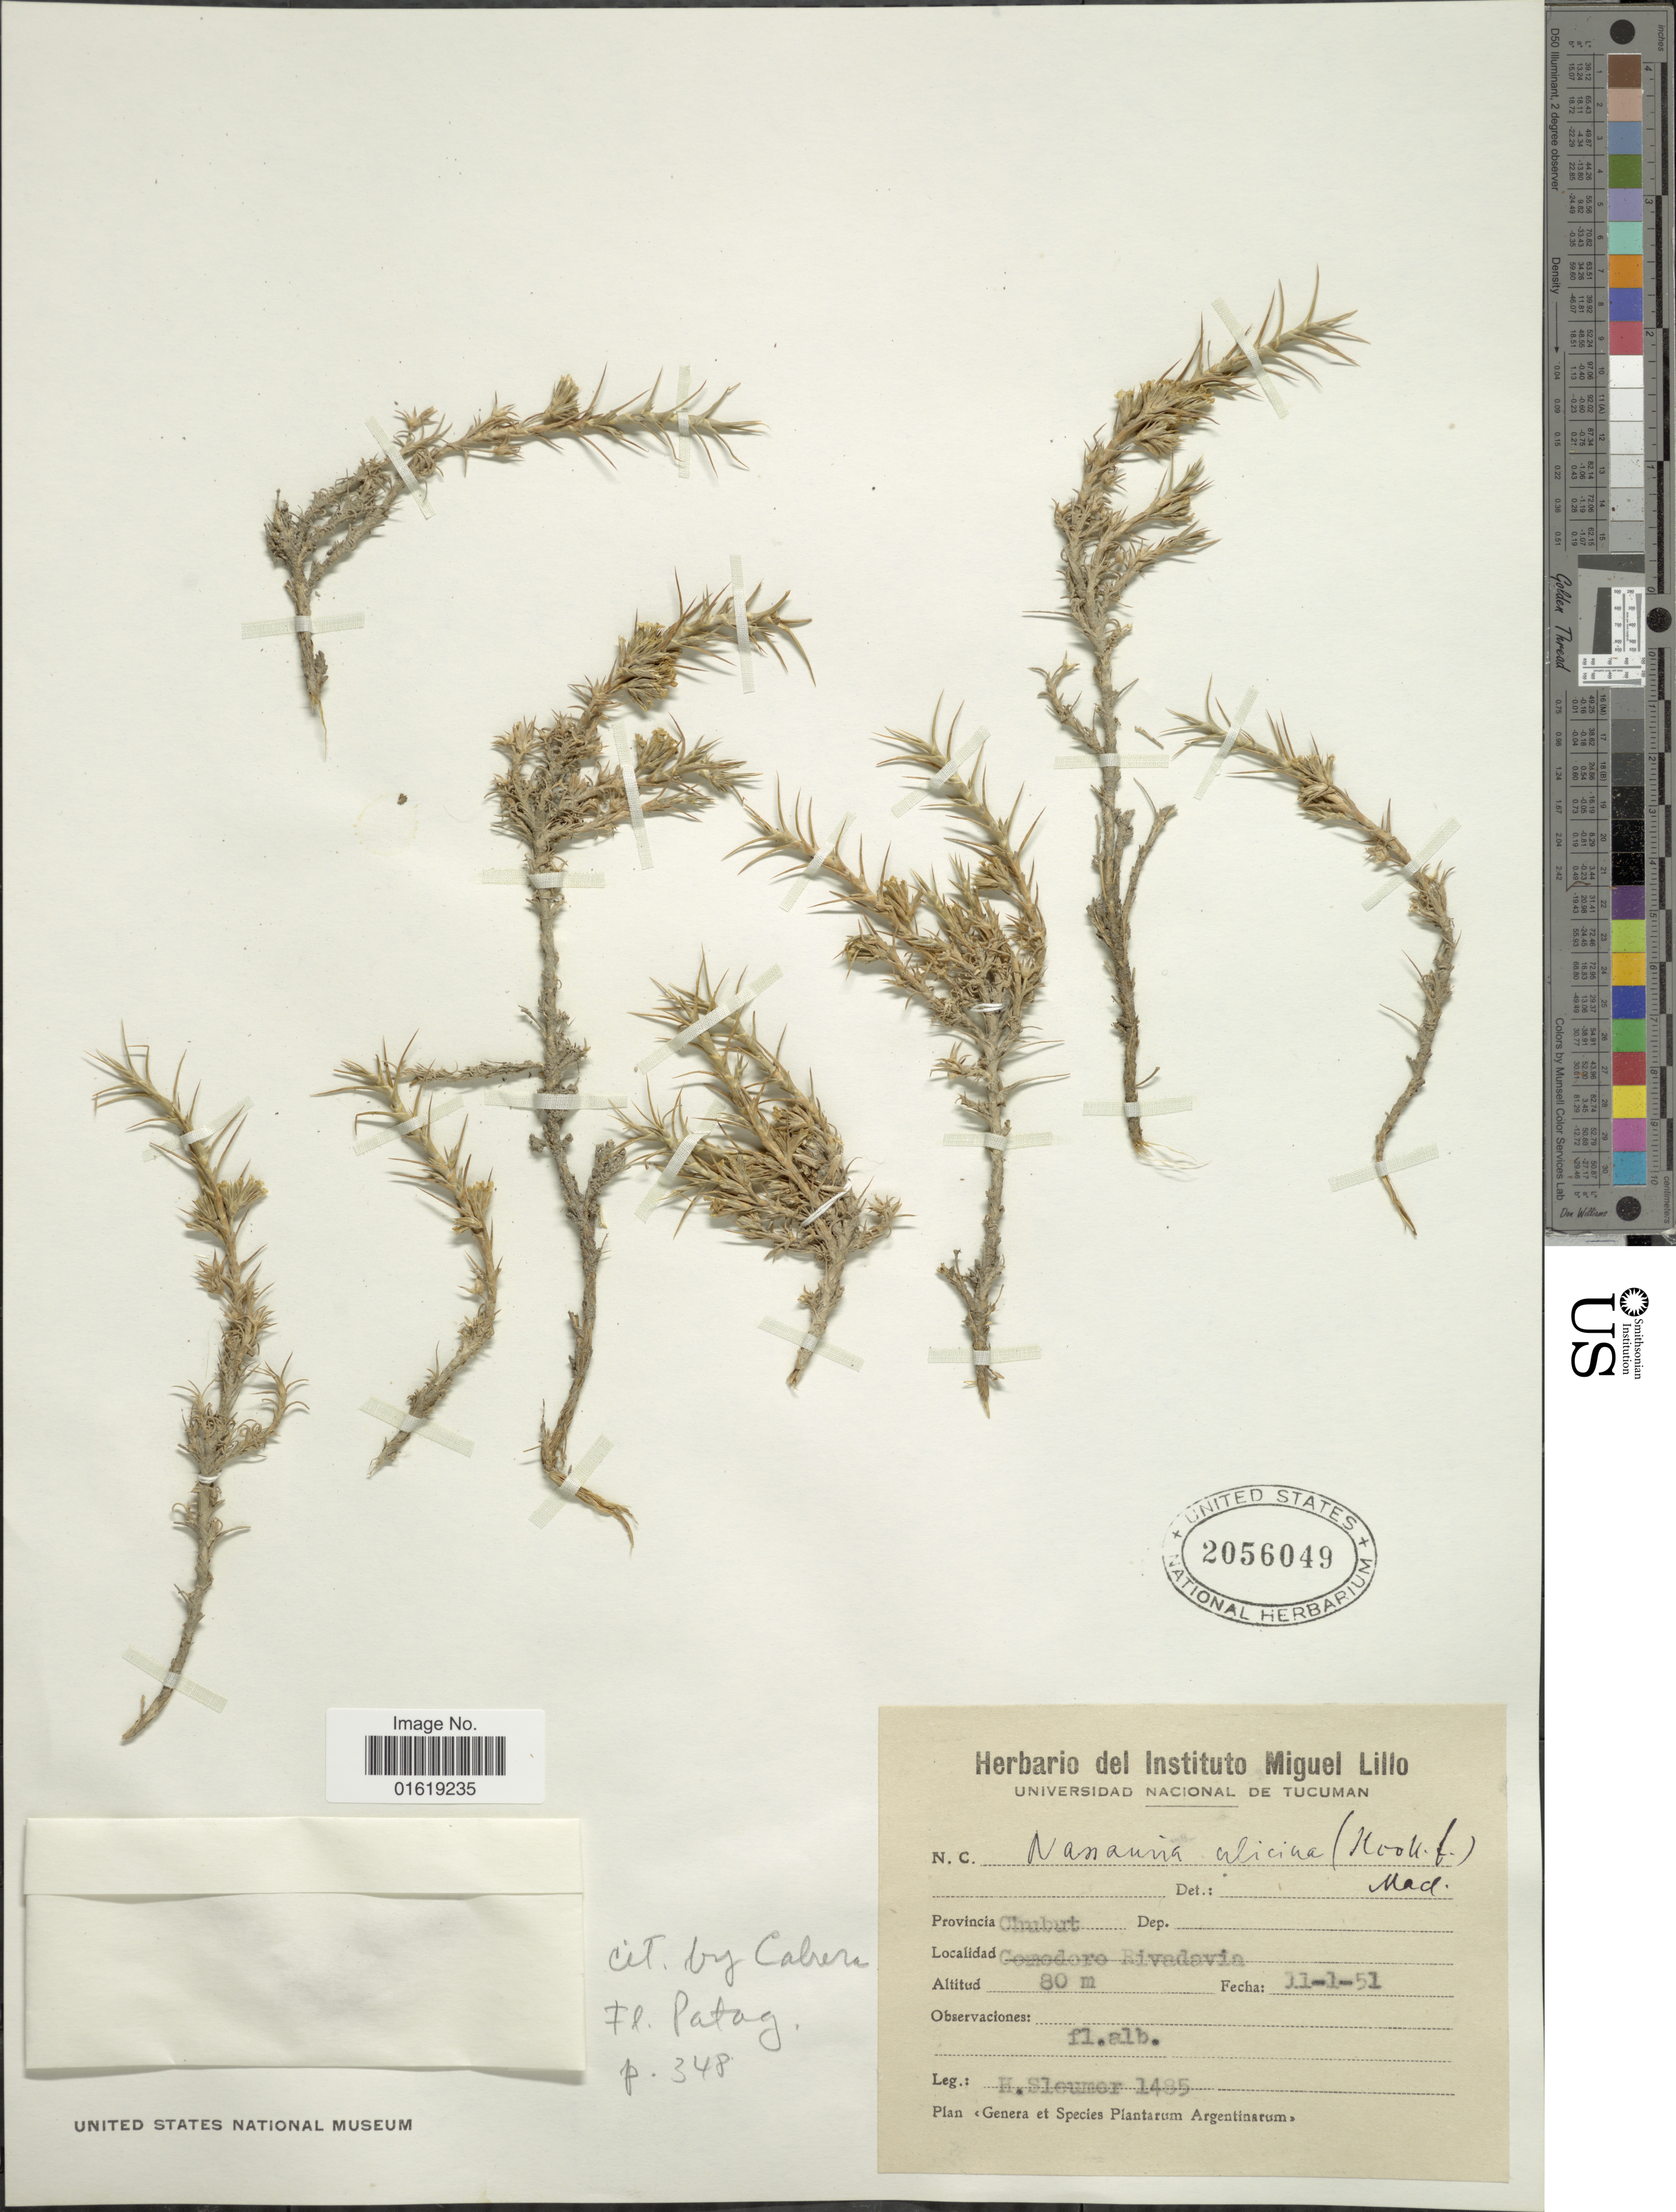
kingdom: Plantae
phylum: Tracheophyta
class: Magnoliopsida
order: Asterales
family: Asteraceae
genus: Nassauvia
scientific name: Nassauvia ulicina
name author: (Hook. f.) Macloskie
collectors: H. O. Sleumer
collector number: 1485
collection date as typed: Transcribed d/m/y: 11/1/51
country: Argentina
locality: Provincia Chubut. Comodoro Rivadavia.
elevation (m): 80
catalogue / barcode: US 2056049